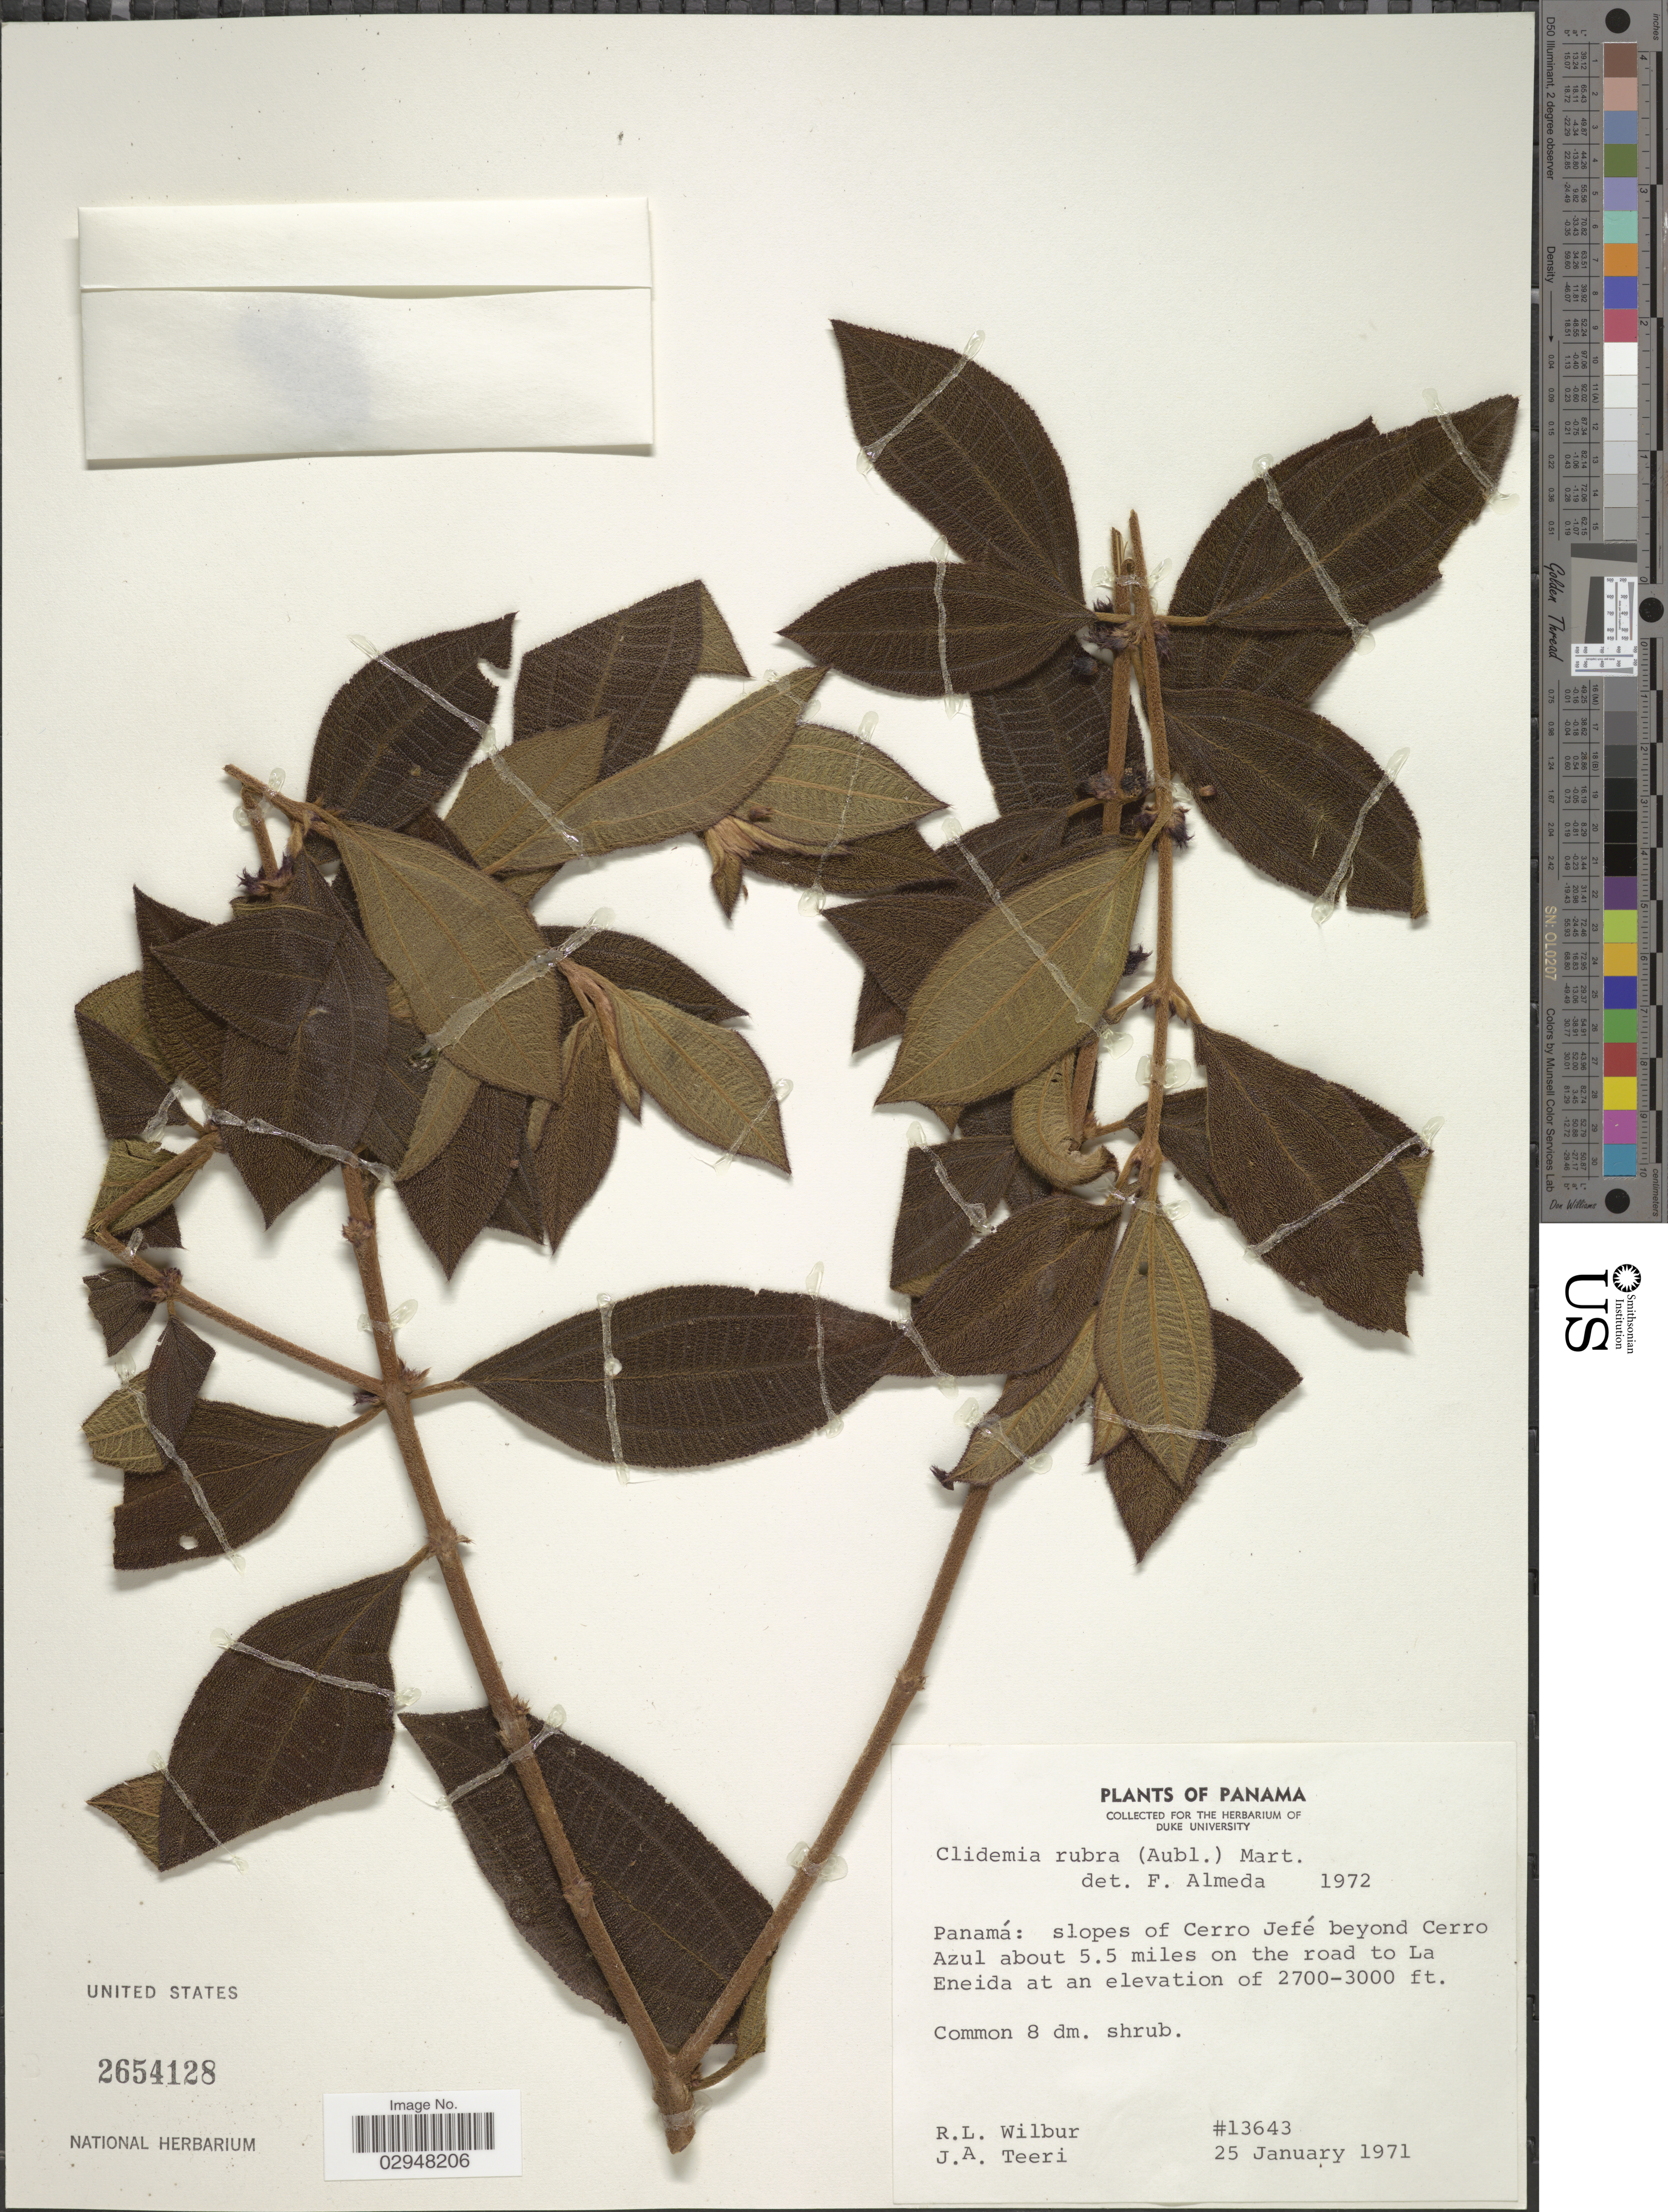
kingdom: Plantae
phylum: Tracheophyta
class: Magnoliopsida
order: Myrtales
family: Melastomataceae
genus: Clidemia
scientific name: Clidemia rubra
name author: (Aubl.) Mart.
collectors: R. L. Wilbur & J. Teeri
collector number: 13643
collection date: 1971-01-25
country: Panama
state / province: Panamá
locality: Slopes of Cerro Jefé beyond Cerro Azul about 5.5 miles on the road to La Eneida.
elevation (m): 823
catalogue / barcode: US 2654128